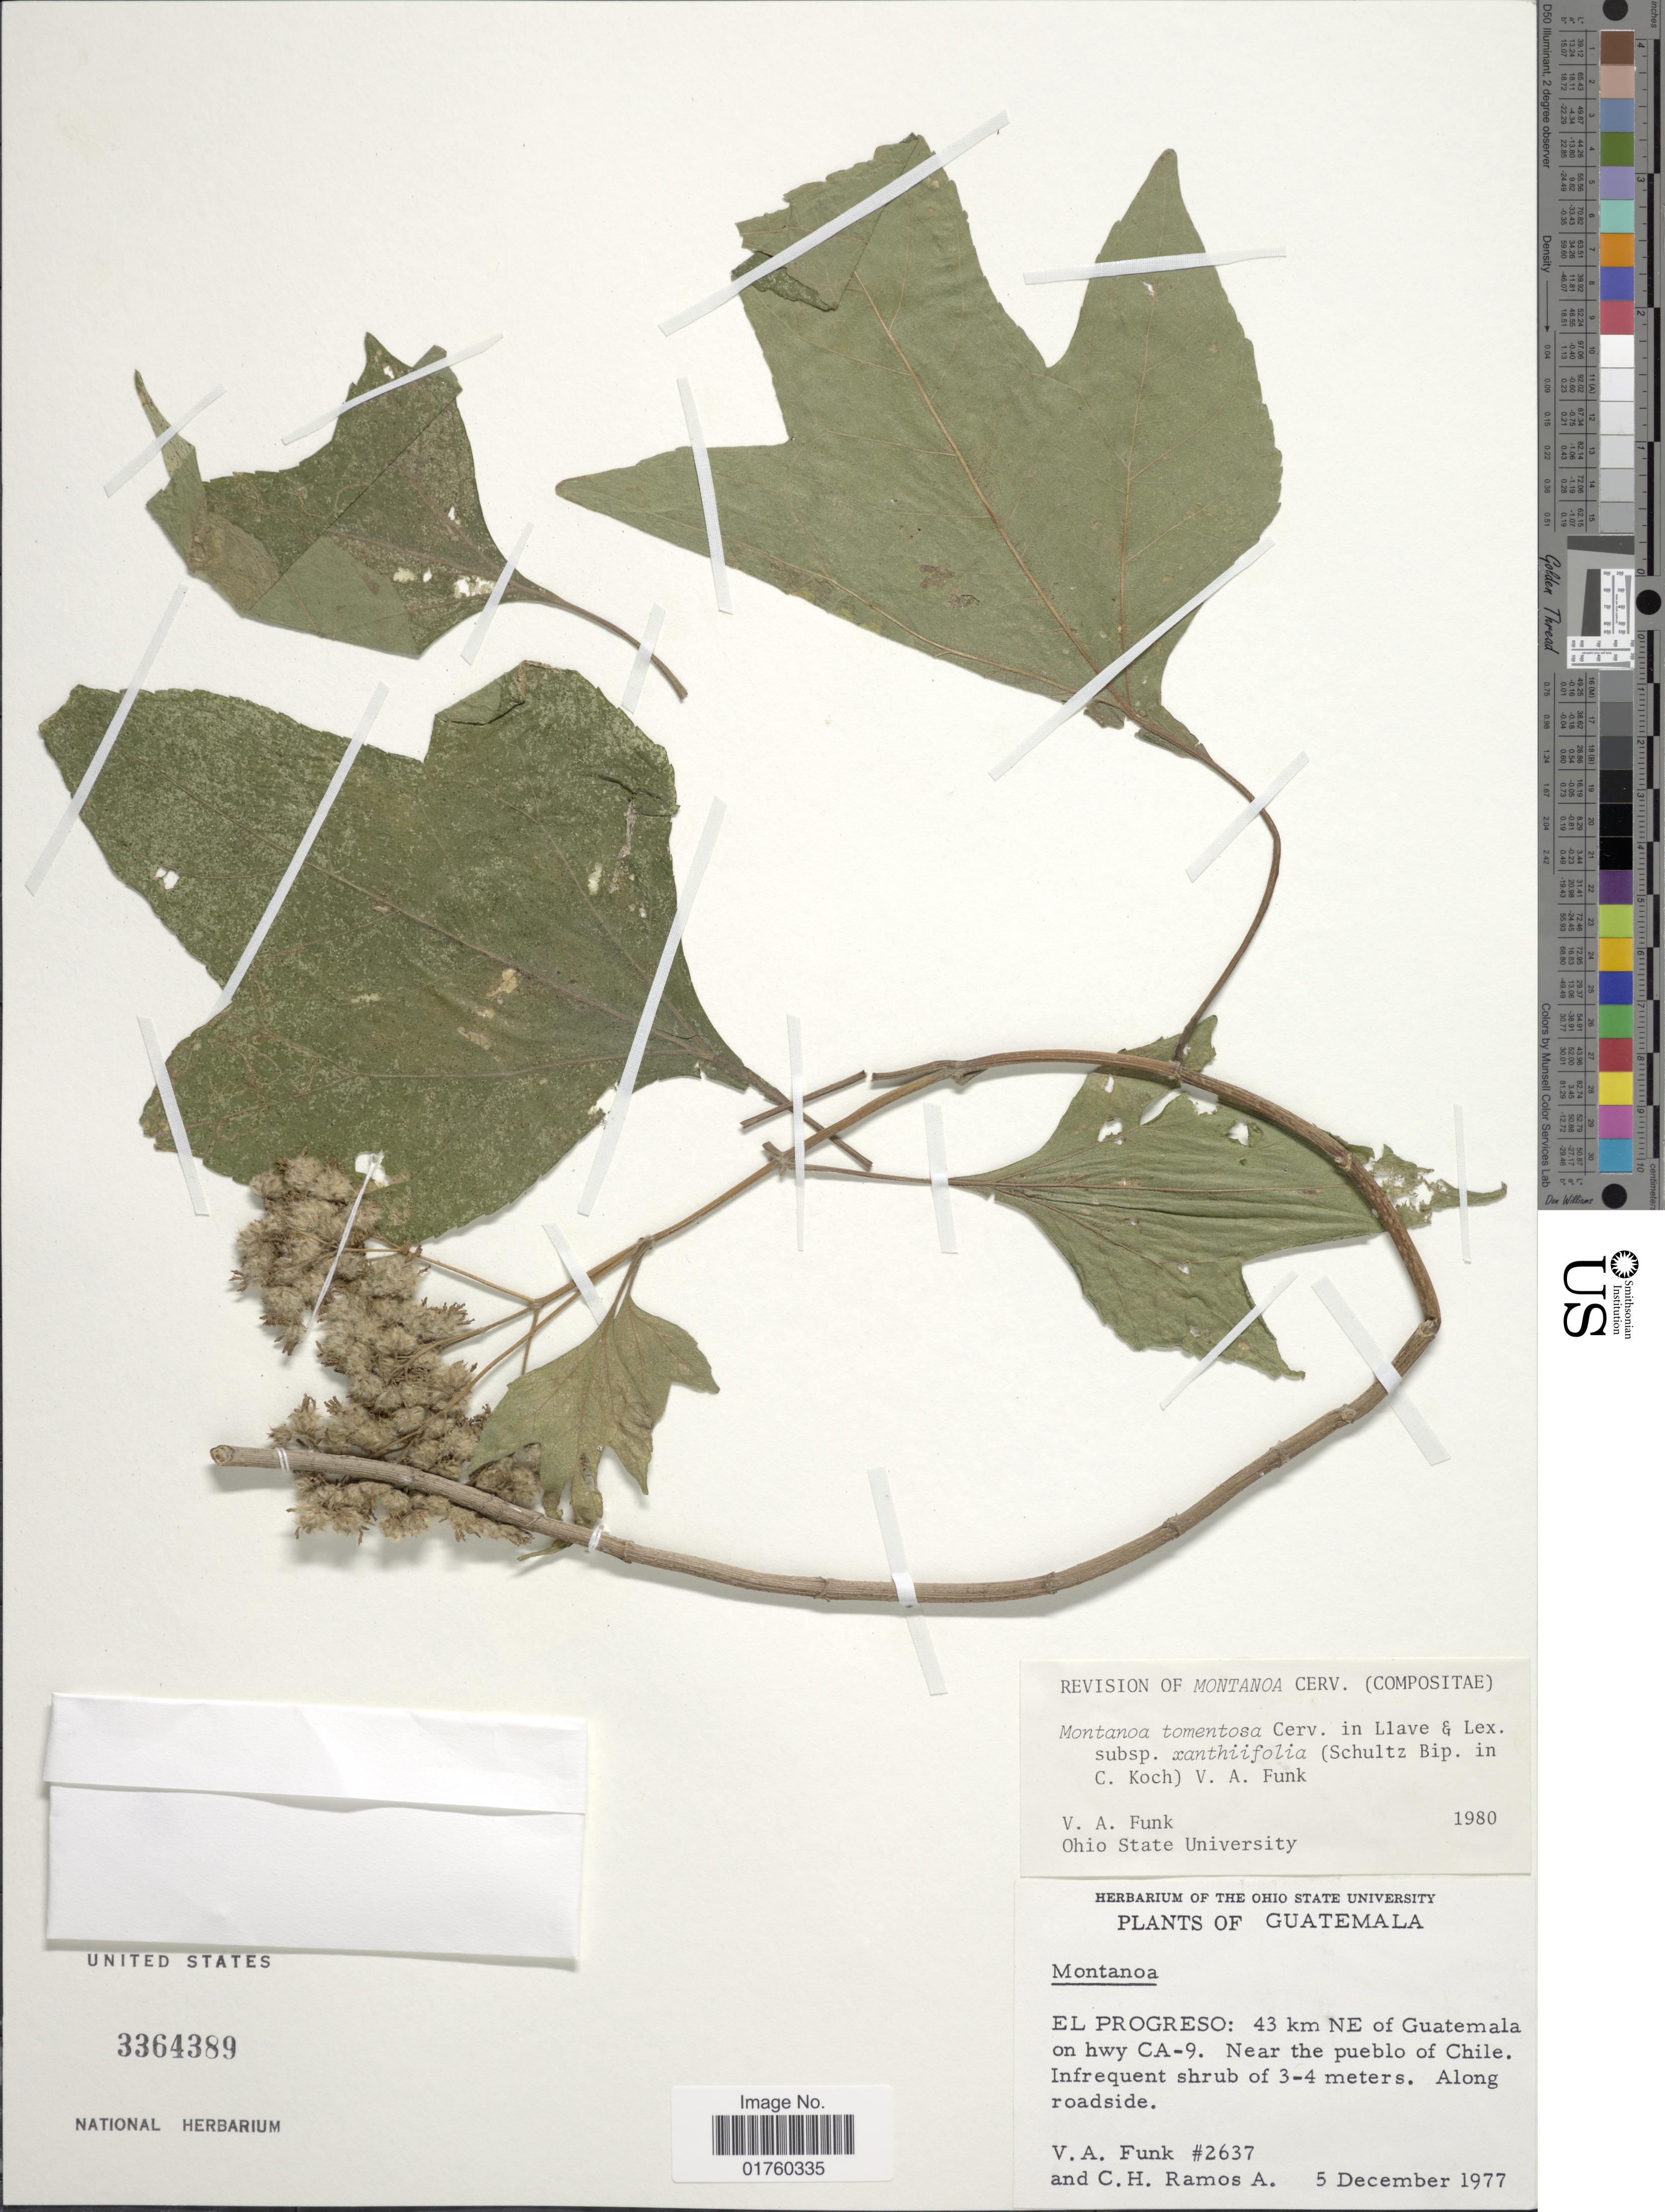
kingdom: Plantae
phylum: Tracheophyta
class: Magnoliopsida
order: Asterales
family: Asteraceae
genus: Montanoa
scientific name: Montanoa tomentosa subsp. xanthiifolia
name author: (Sch. Bip. in C. Koch) V.A. Funk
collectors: V. Funk & C. H. Ramos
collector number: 2637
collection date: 1977-12-05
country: Guatemala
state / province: El Progreso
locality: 43 km NE of Guatemala on hwy CA-9, near the pueblo of Chile, along roadside.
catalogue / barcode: US 3364389